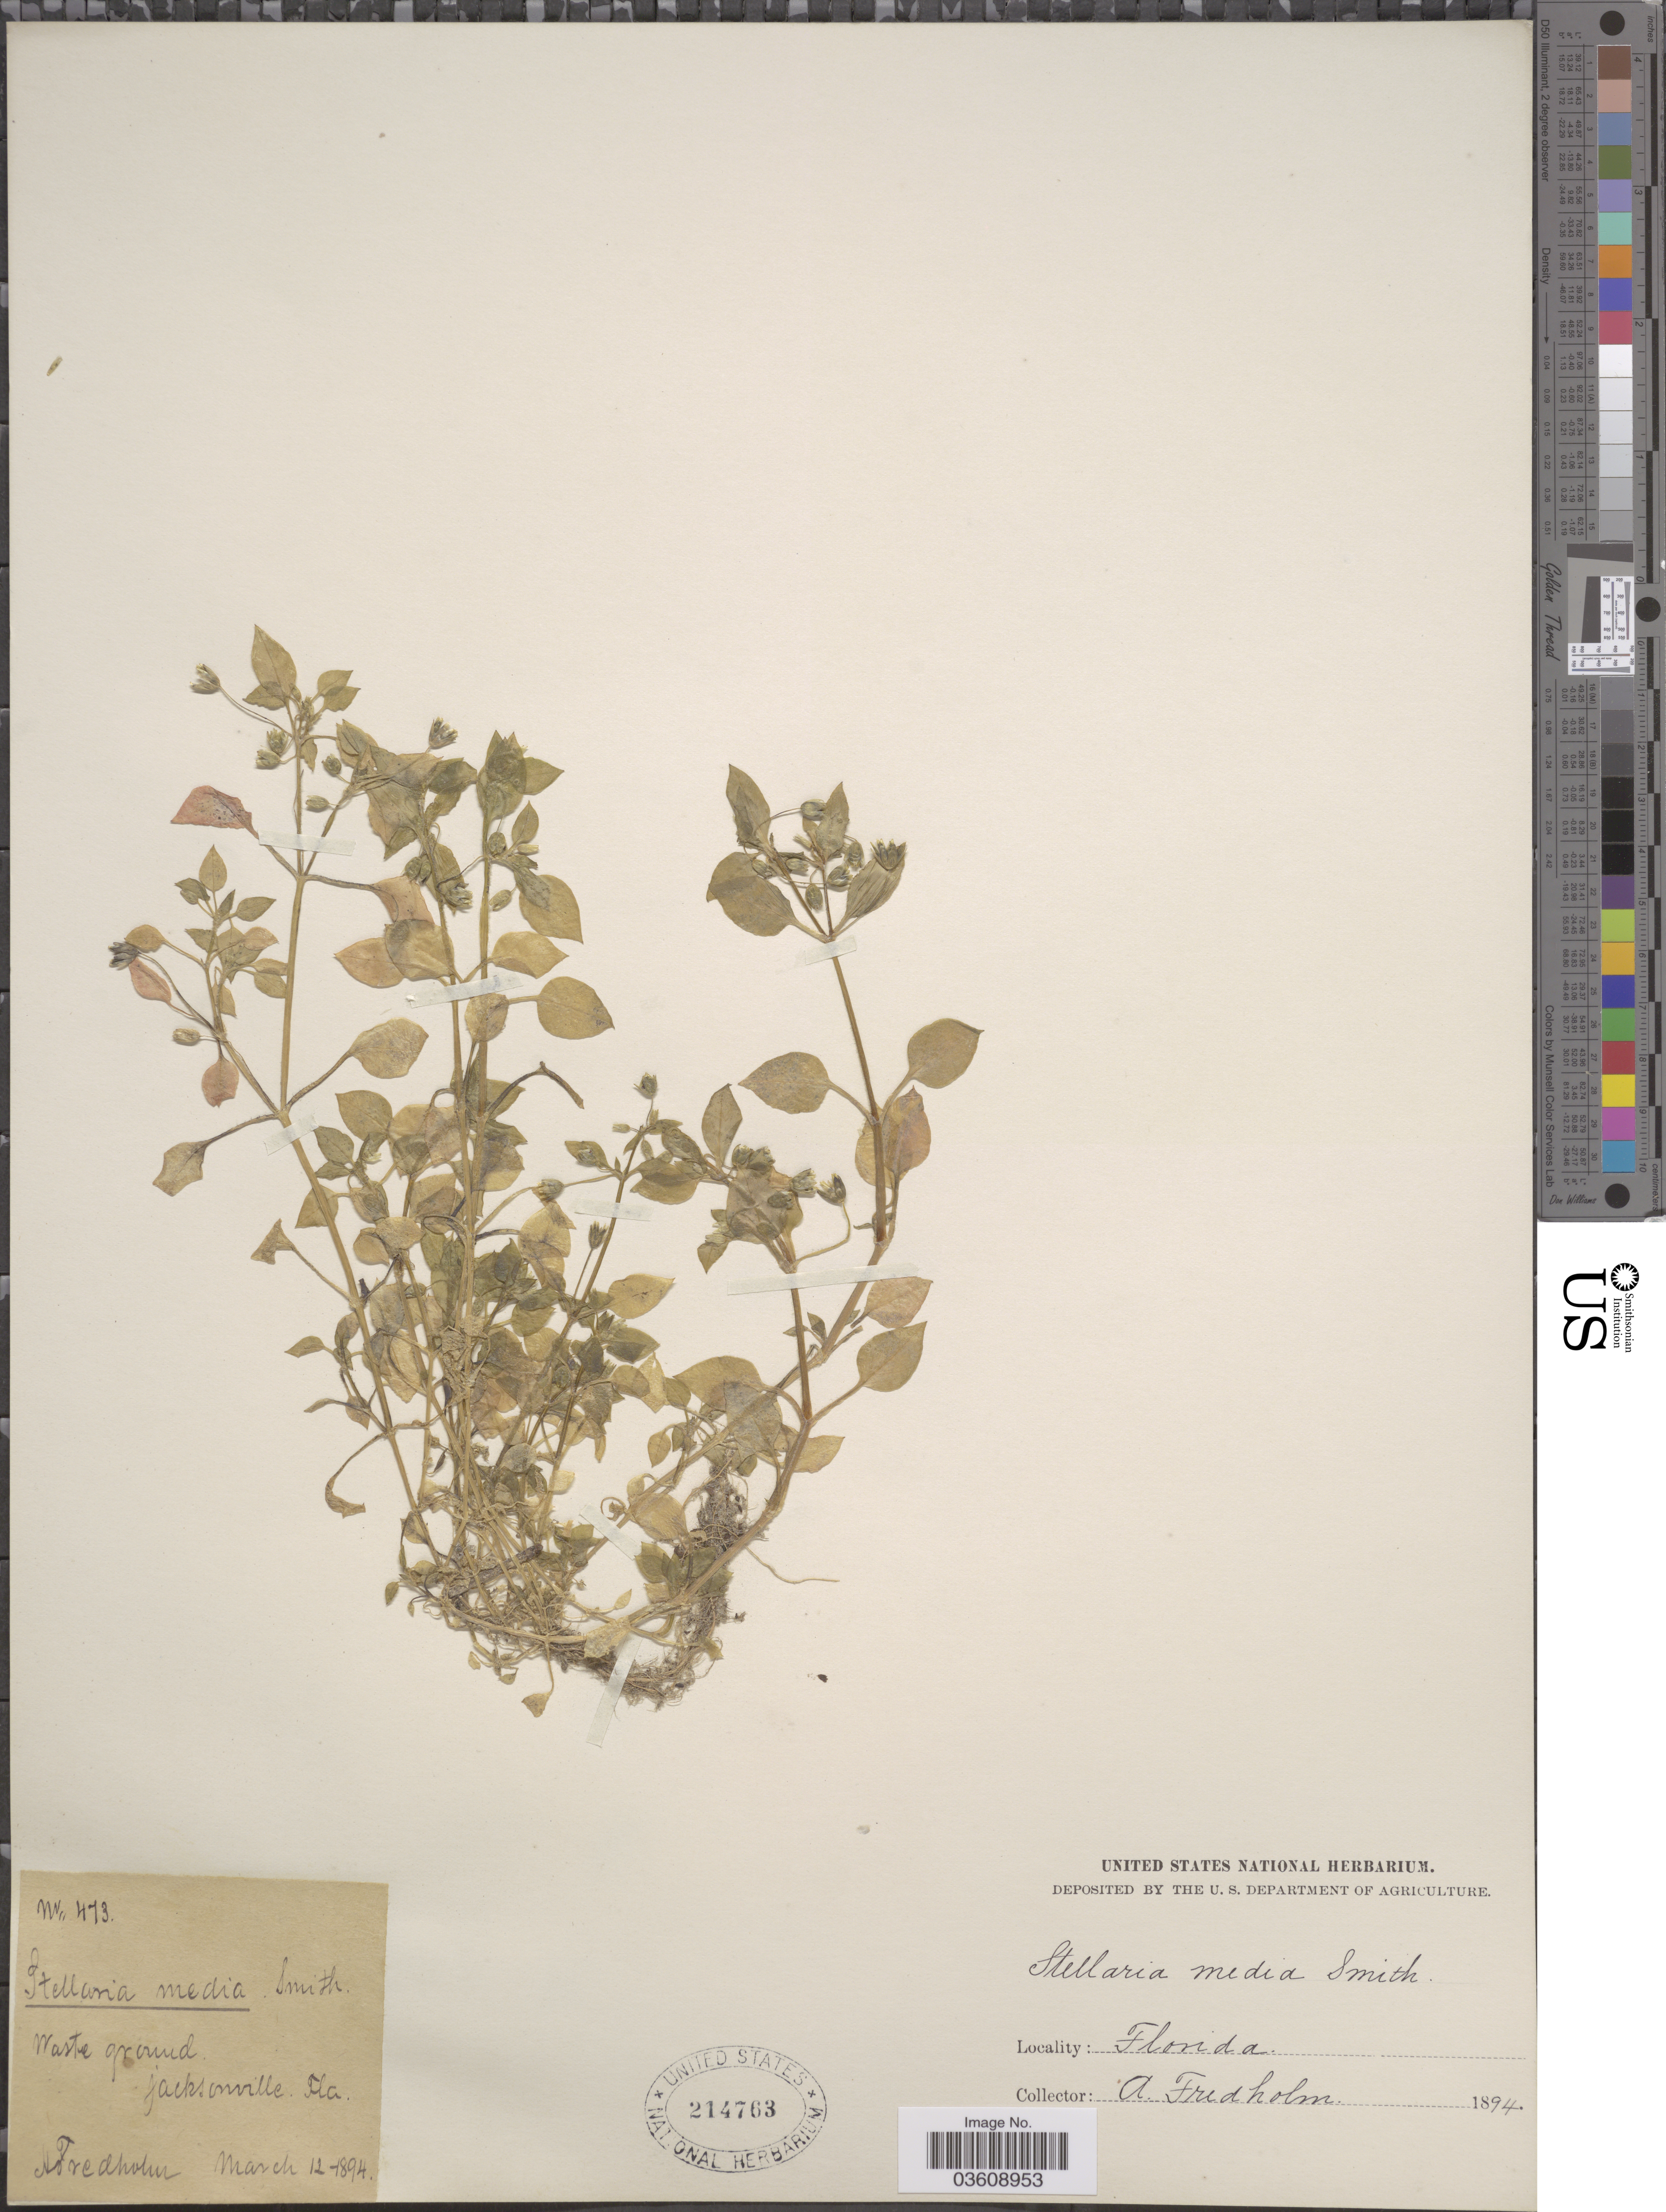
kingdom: Plantae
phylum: Tracheophyta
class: Magnoliopsida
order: Caryophyllales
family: Caryophyllaceae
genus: Stellaria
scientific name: Stellaria media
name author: (L.) Vill.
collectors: A. Fredholm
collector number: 473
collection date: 1894-03-12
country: United States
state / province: Florida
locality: Waste ground. Jacksonville.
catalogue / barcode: US 214763